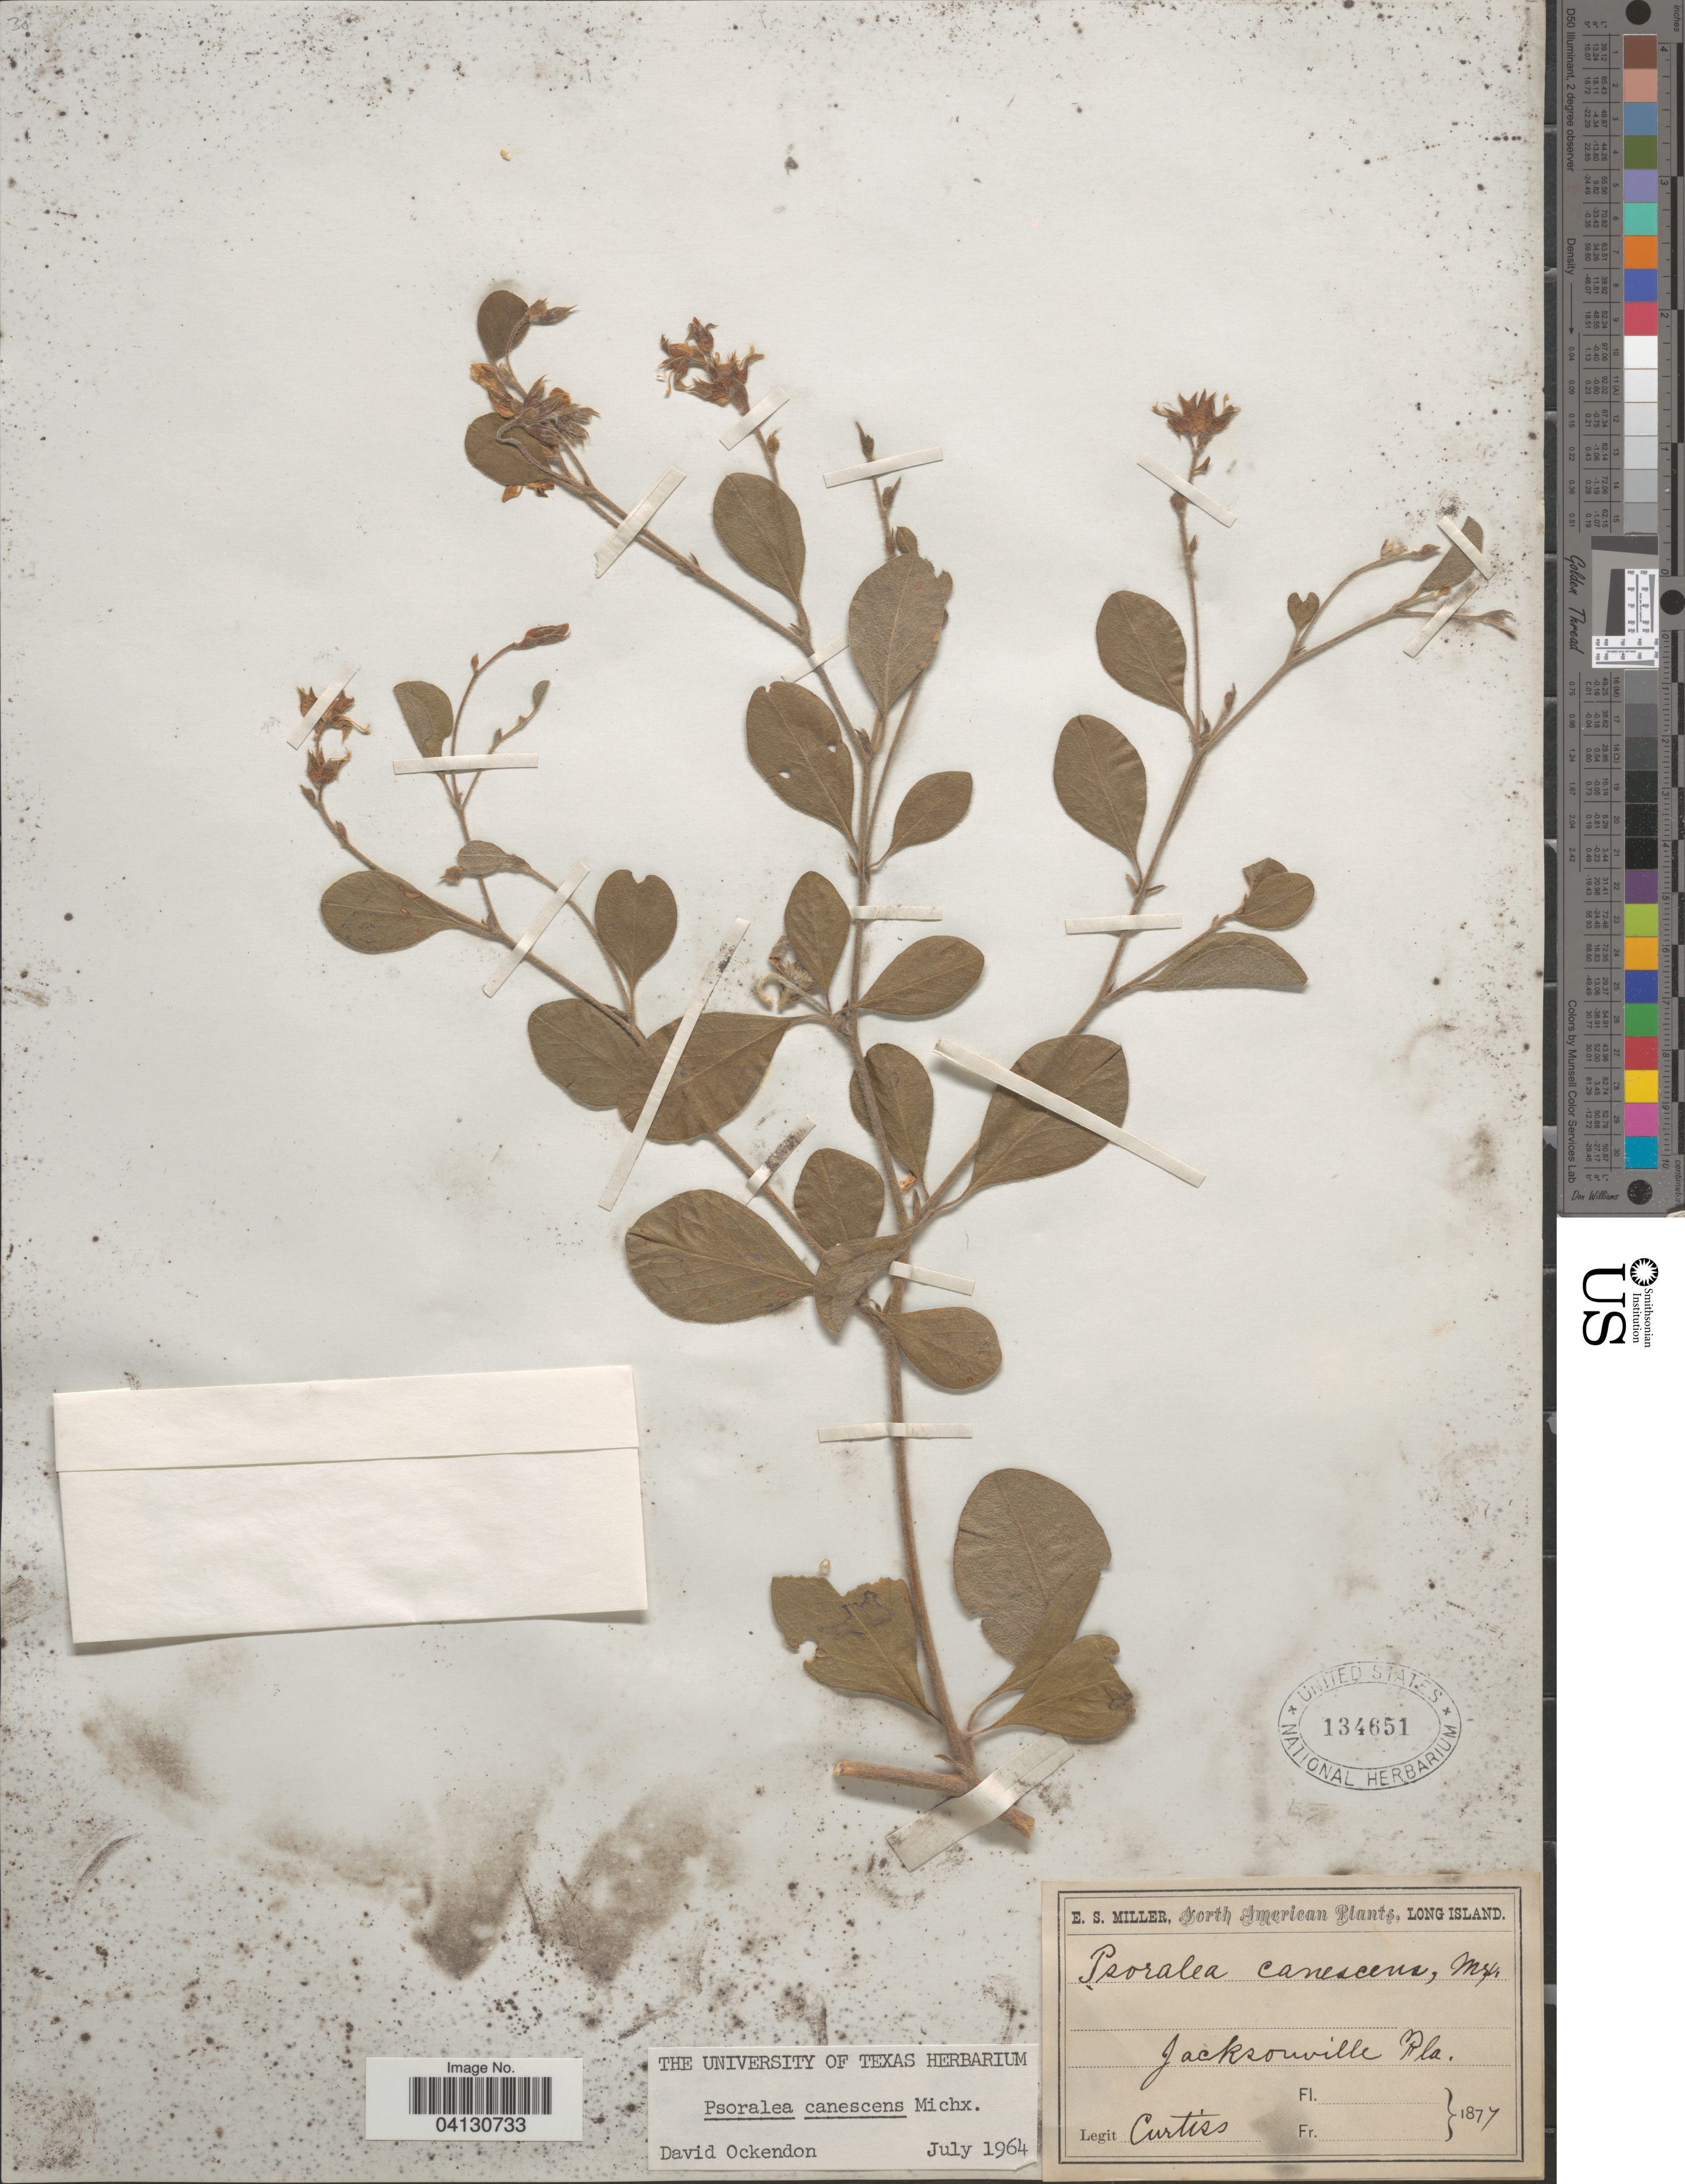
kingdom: Plantae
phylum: Tracheophyta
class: Magnoliopsida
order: Fabales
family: Fabaceae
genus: Pediomelum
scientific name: Pediomelum canescens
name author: (Michx.) Rydb.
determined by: Strong, Mark T., (BOT), Smithsonian Institution - National Museum of Natural History (UNITED STATES)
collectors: -. Curtiss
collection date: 1877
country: United States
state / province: Florida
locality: Jacksonville.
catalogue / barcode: US 134651